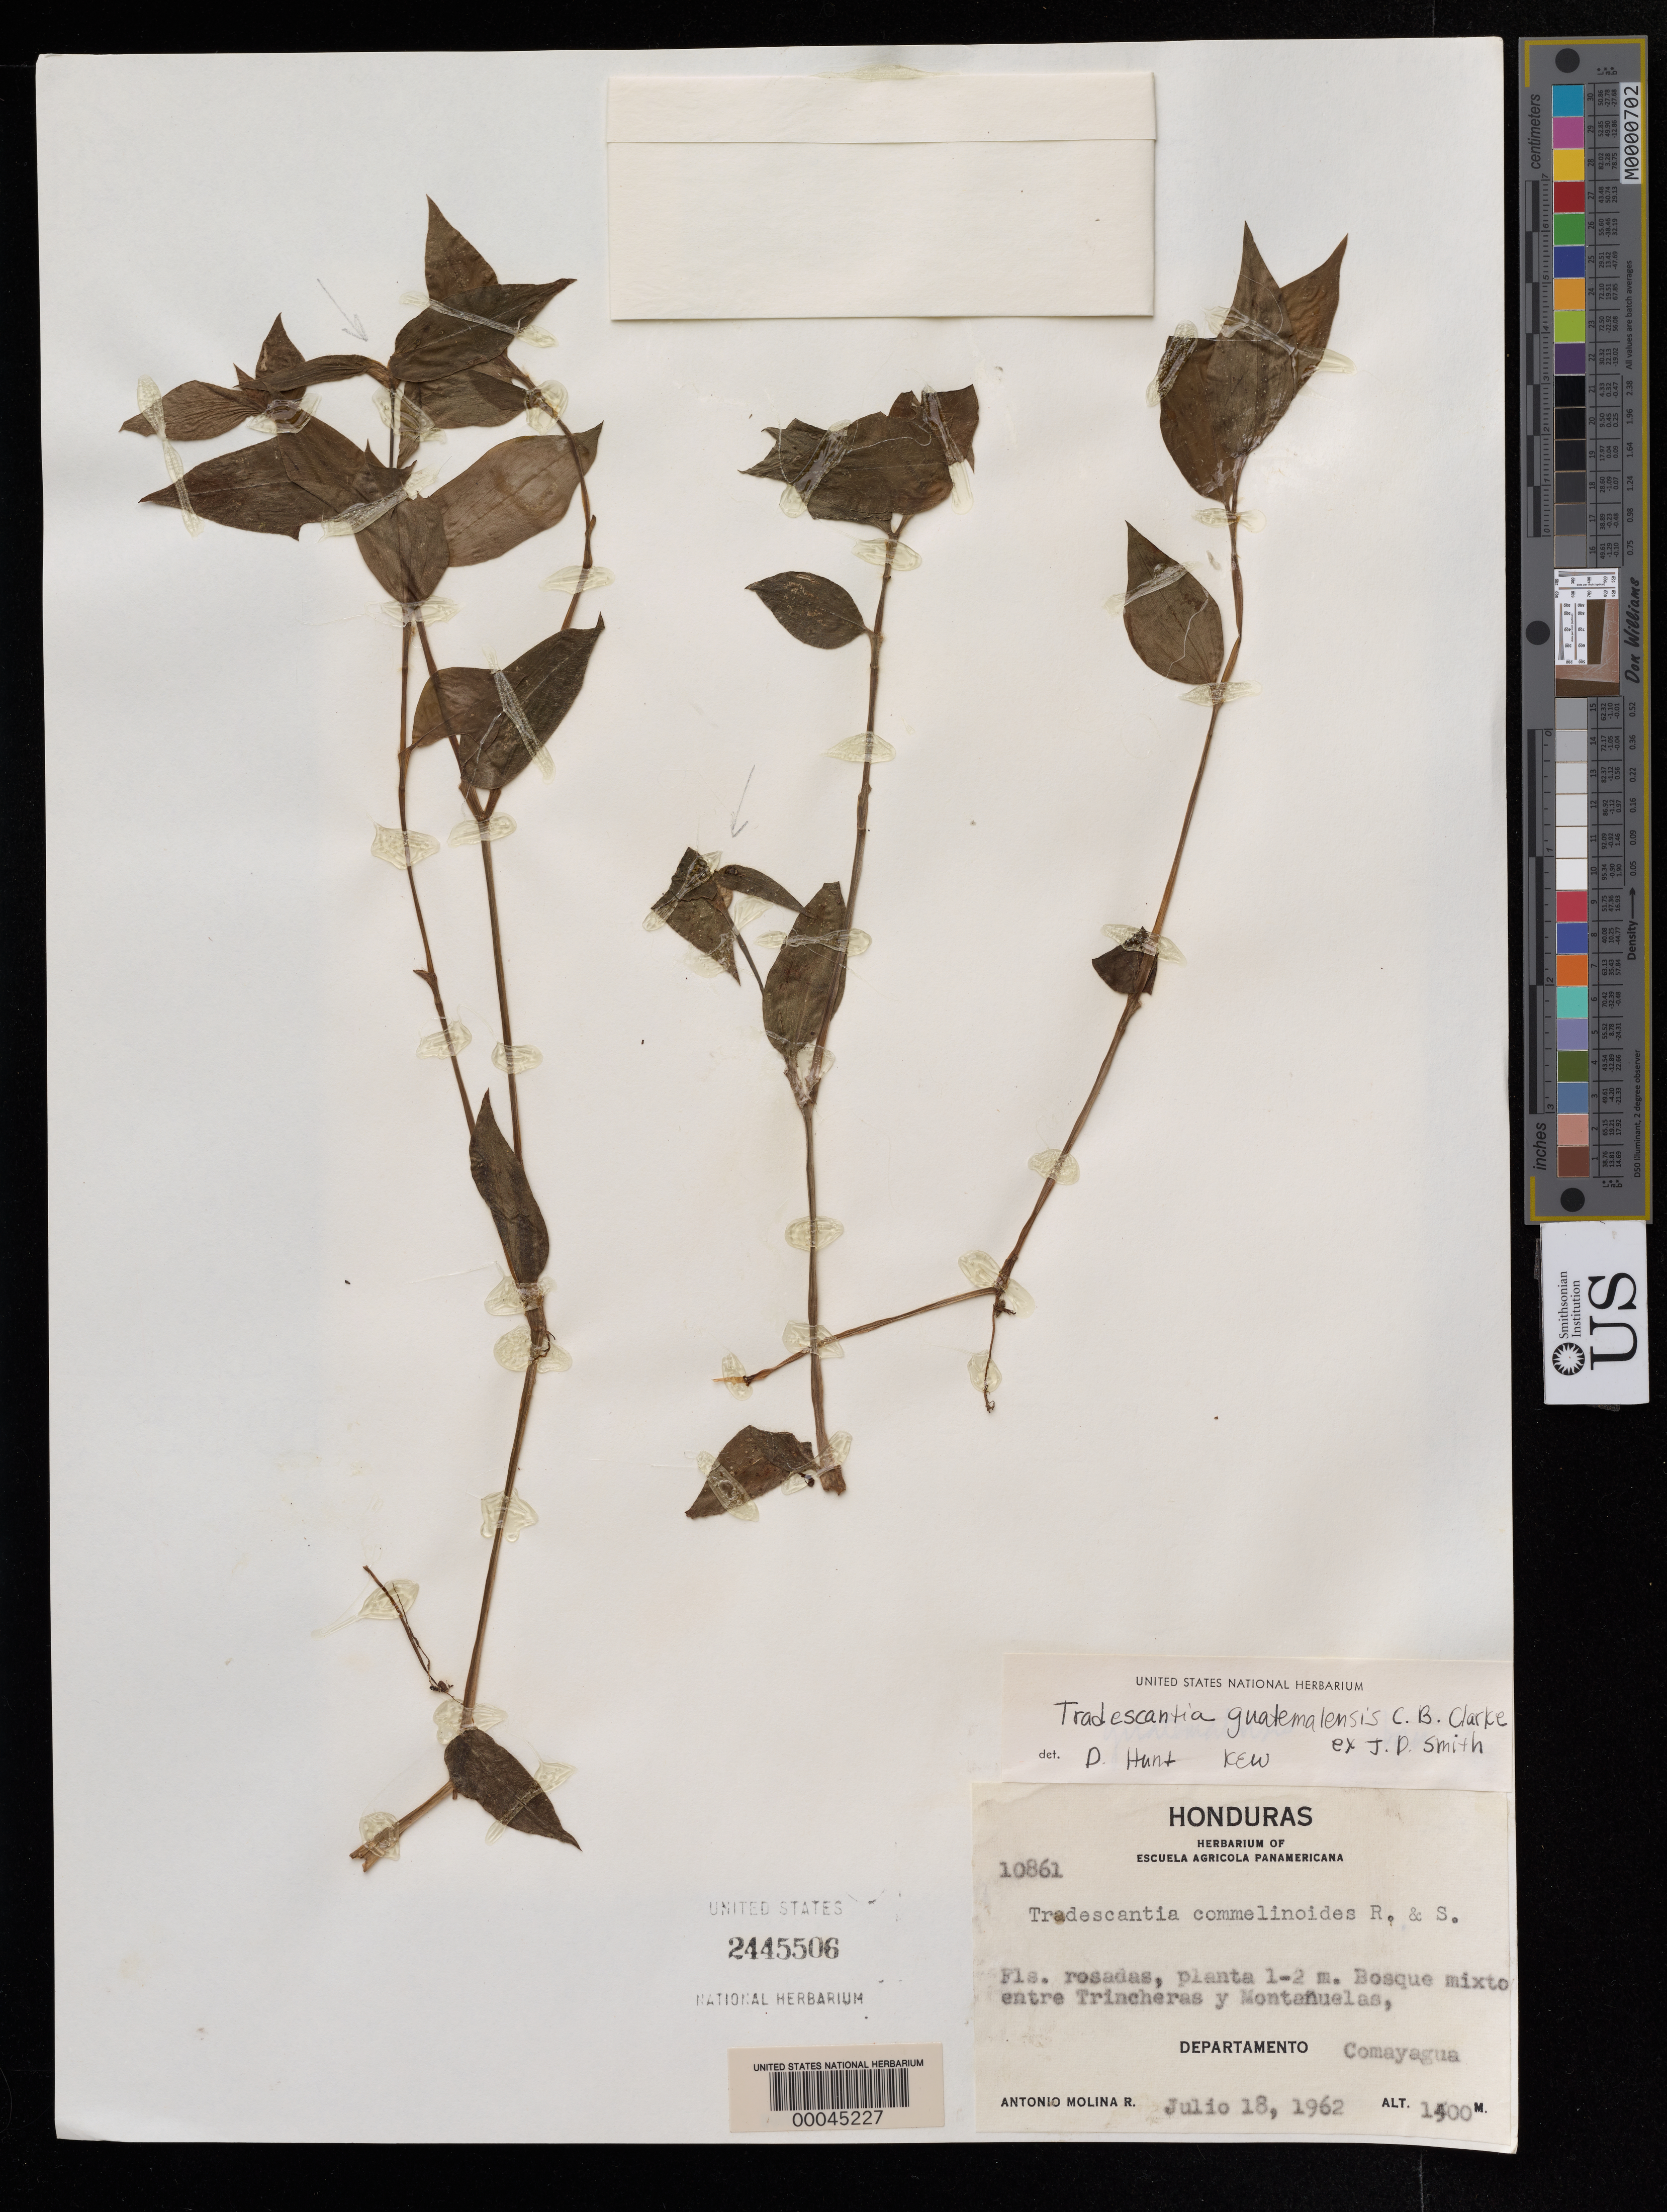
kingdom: Plantae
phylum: Tracheophyta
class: Liliopsida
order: Commelinales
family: Commelinaceae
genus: Tradescantia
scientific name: Tradescantia guatemalensis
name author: C.B. Clarke ex Donn. Sm.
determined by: Hunt, D. R.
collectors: A. Molina R.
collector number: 10861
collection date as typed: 18 Jul 1962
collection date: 1962-07-18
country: Honduras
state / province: Comayagua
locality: Between Trincheras and Montanuelas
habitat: Mixed forest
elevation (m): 1400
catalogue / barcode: US 2445506